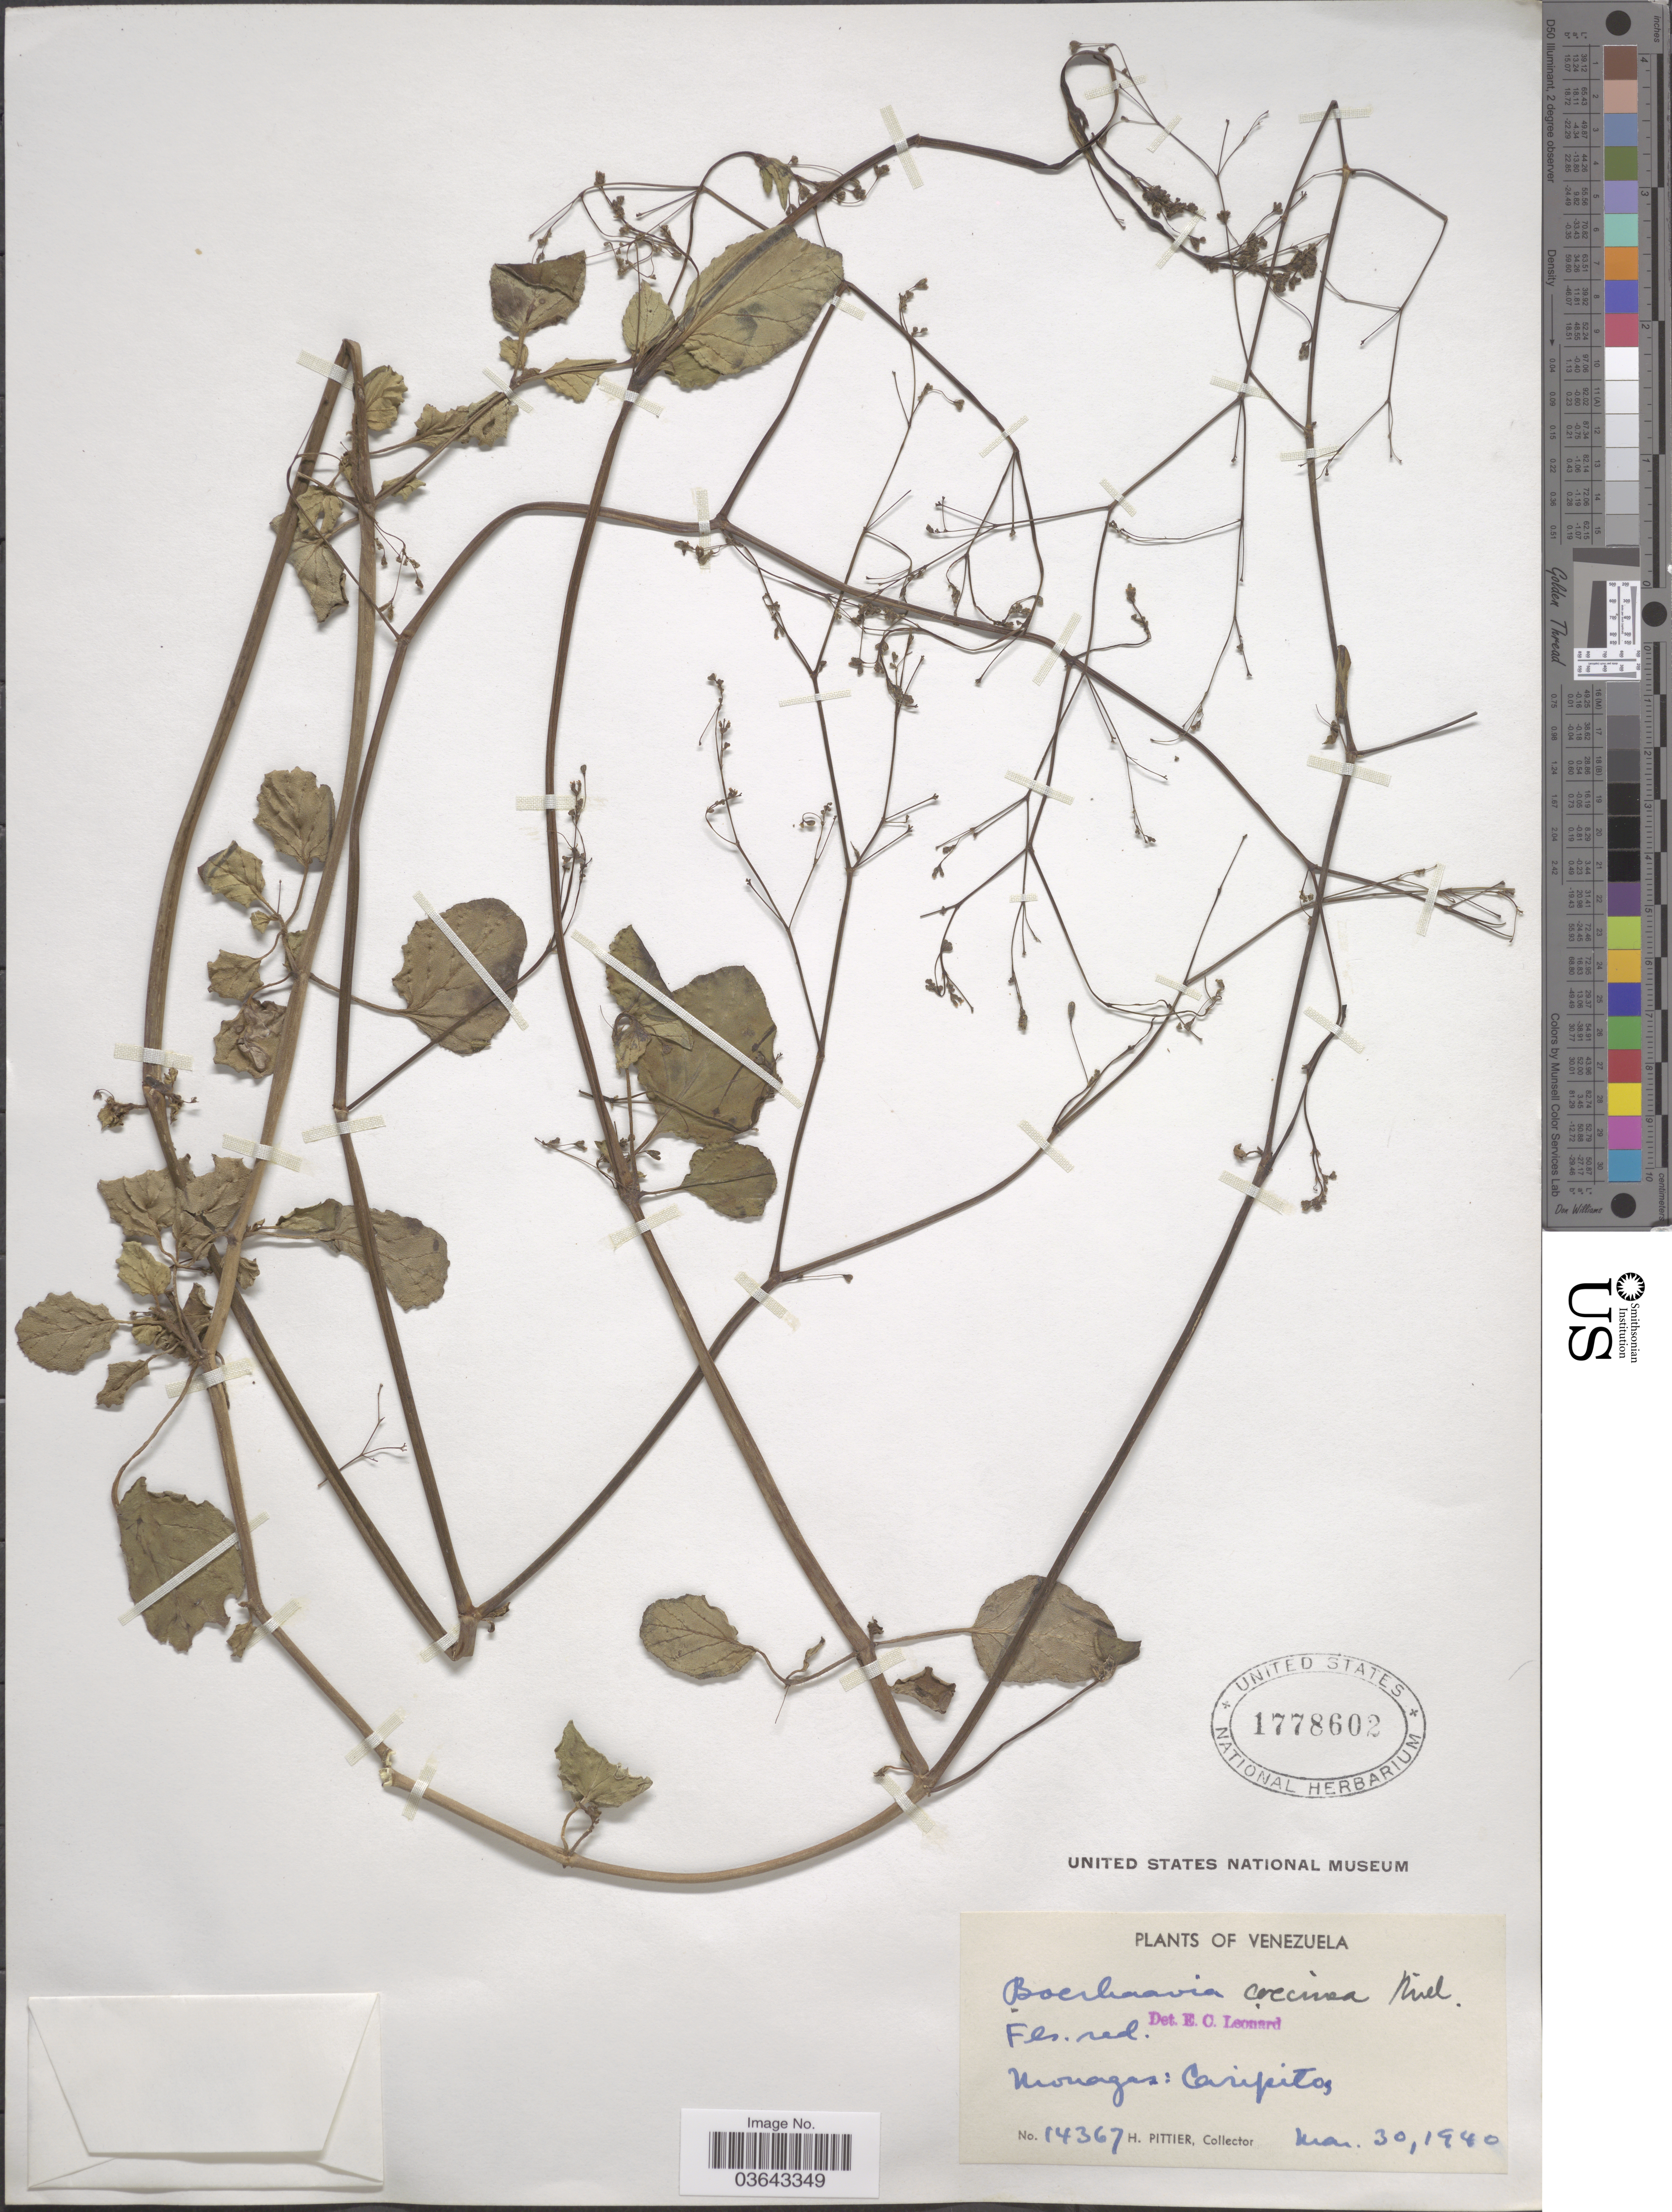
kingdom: Plantae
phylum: Tracheophyta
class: Magnoliopsida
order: Caryophyllales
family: Nyctaginaceae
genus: Boerhavia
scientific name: Boerhavia diffusa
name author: L.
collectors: H. F. Pittier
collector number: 14367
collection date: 1940-03-30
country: Venezuela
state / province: Monagas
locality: Caripitos.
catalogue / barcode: US 1778602